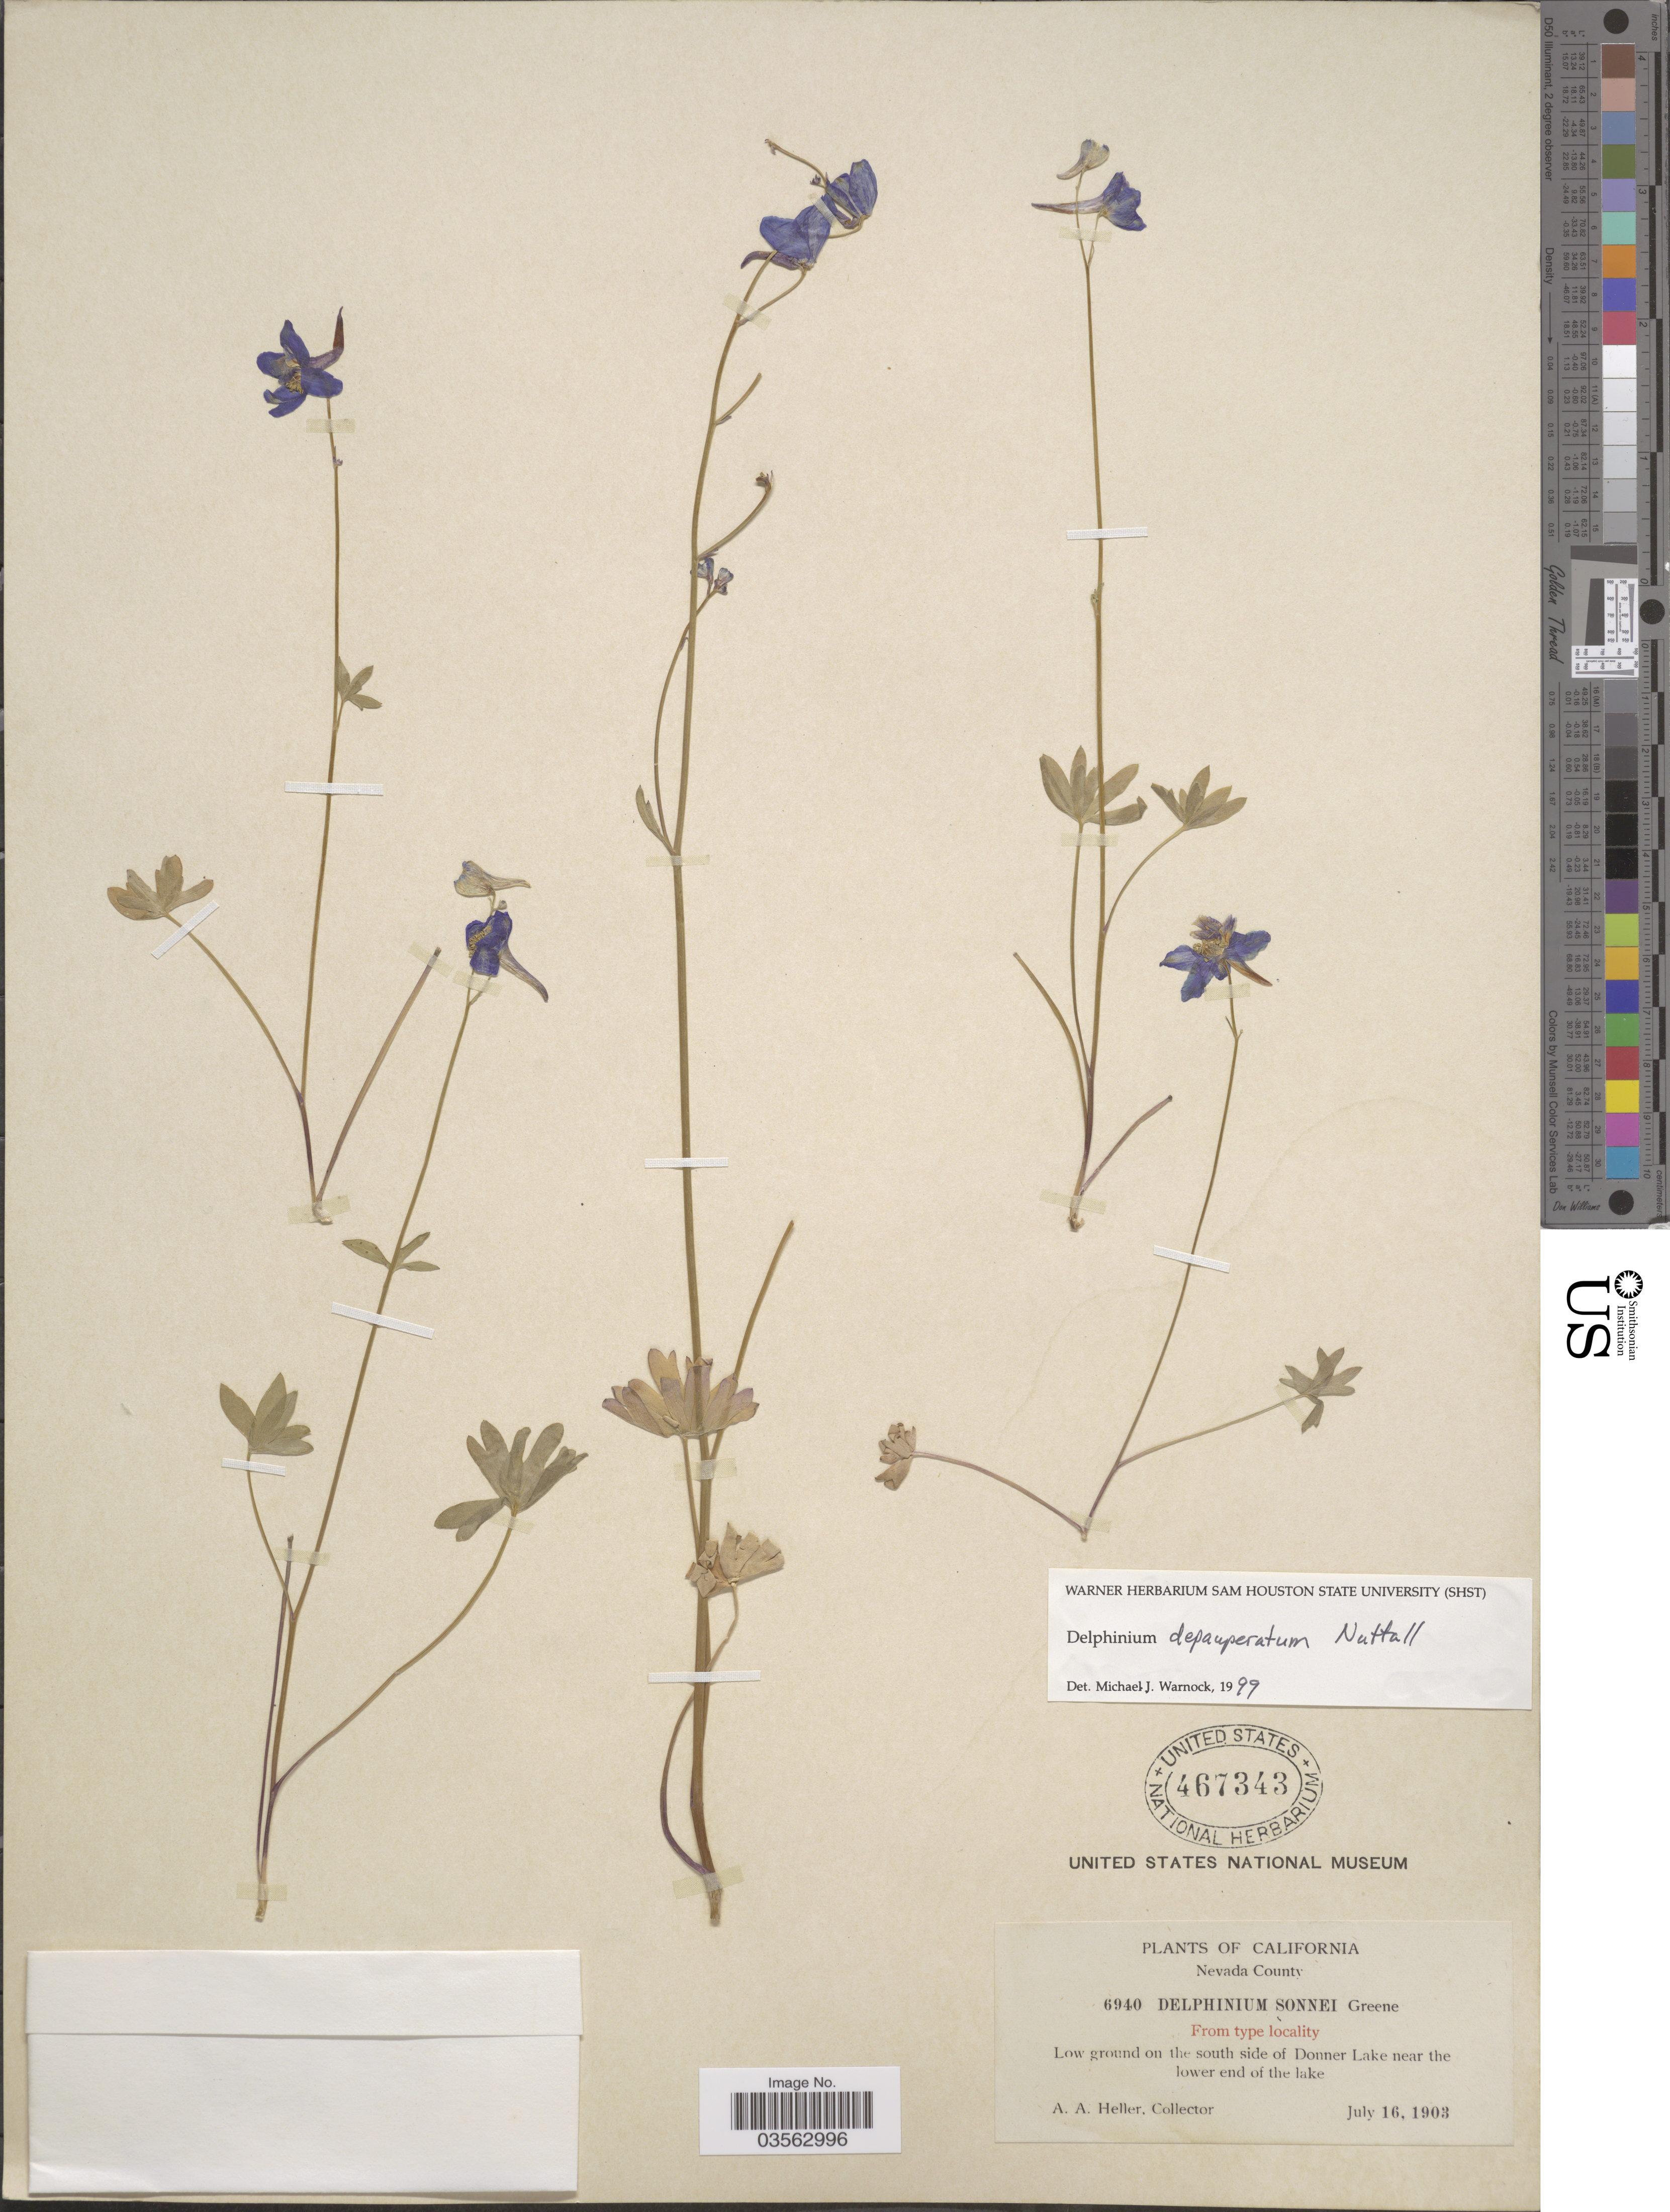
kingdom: Plantae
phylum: Tracheophyta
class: Magnoliopsida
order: Ranunculales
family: Ranunculaceae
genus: Delphinium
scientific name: Delphinium depauperatum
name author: Nutt.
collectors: A. A. Heller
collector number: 6940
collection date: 1903-07-16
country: United States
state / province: California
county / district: Nevada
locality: Nevada County. Low ground on the south side of Donner Lake near the lower end of the lake.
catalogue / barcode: US 467343